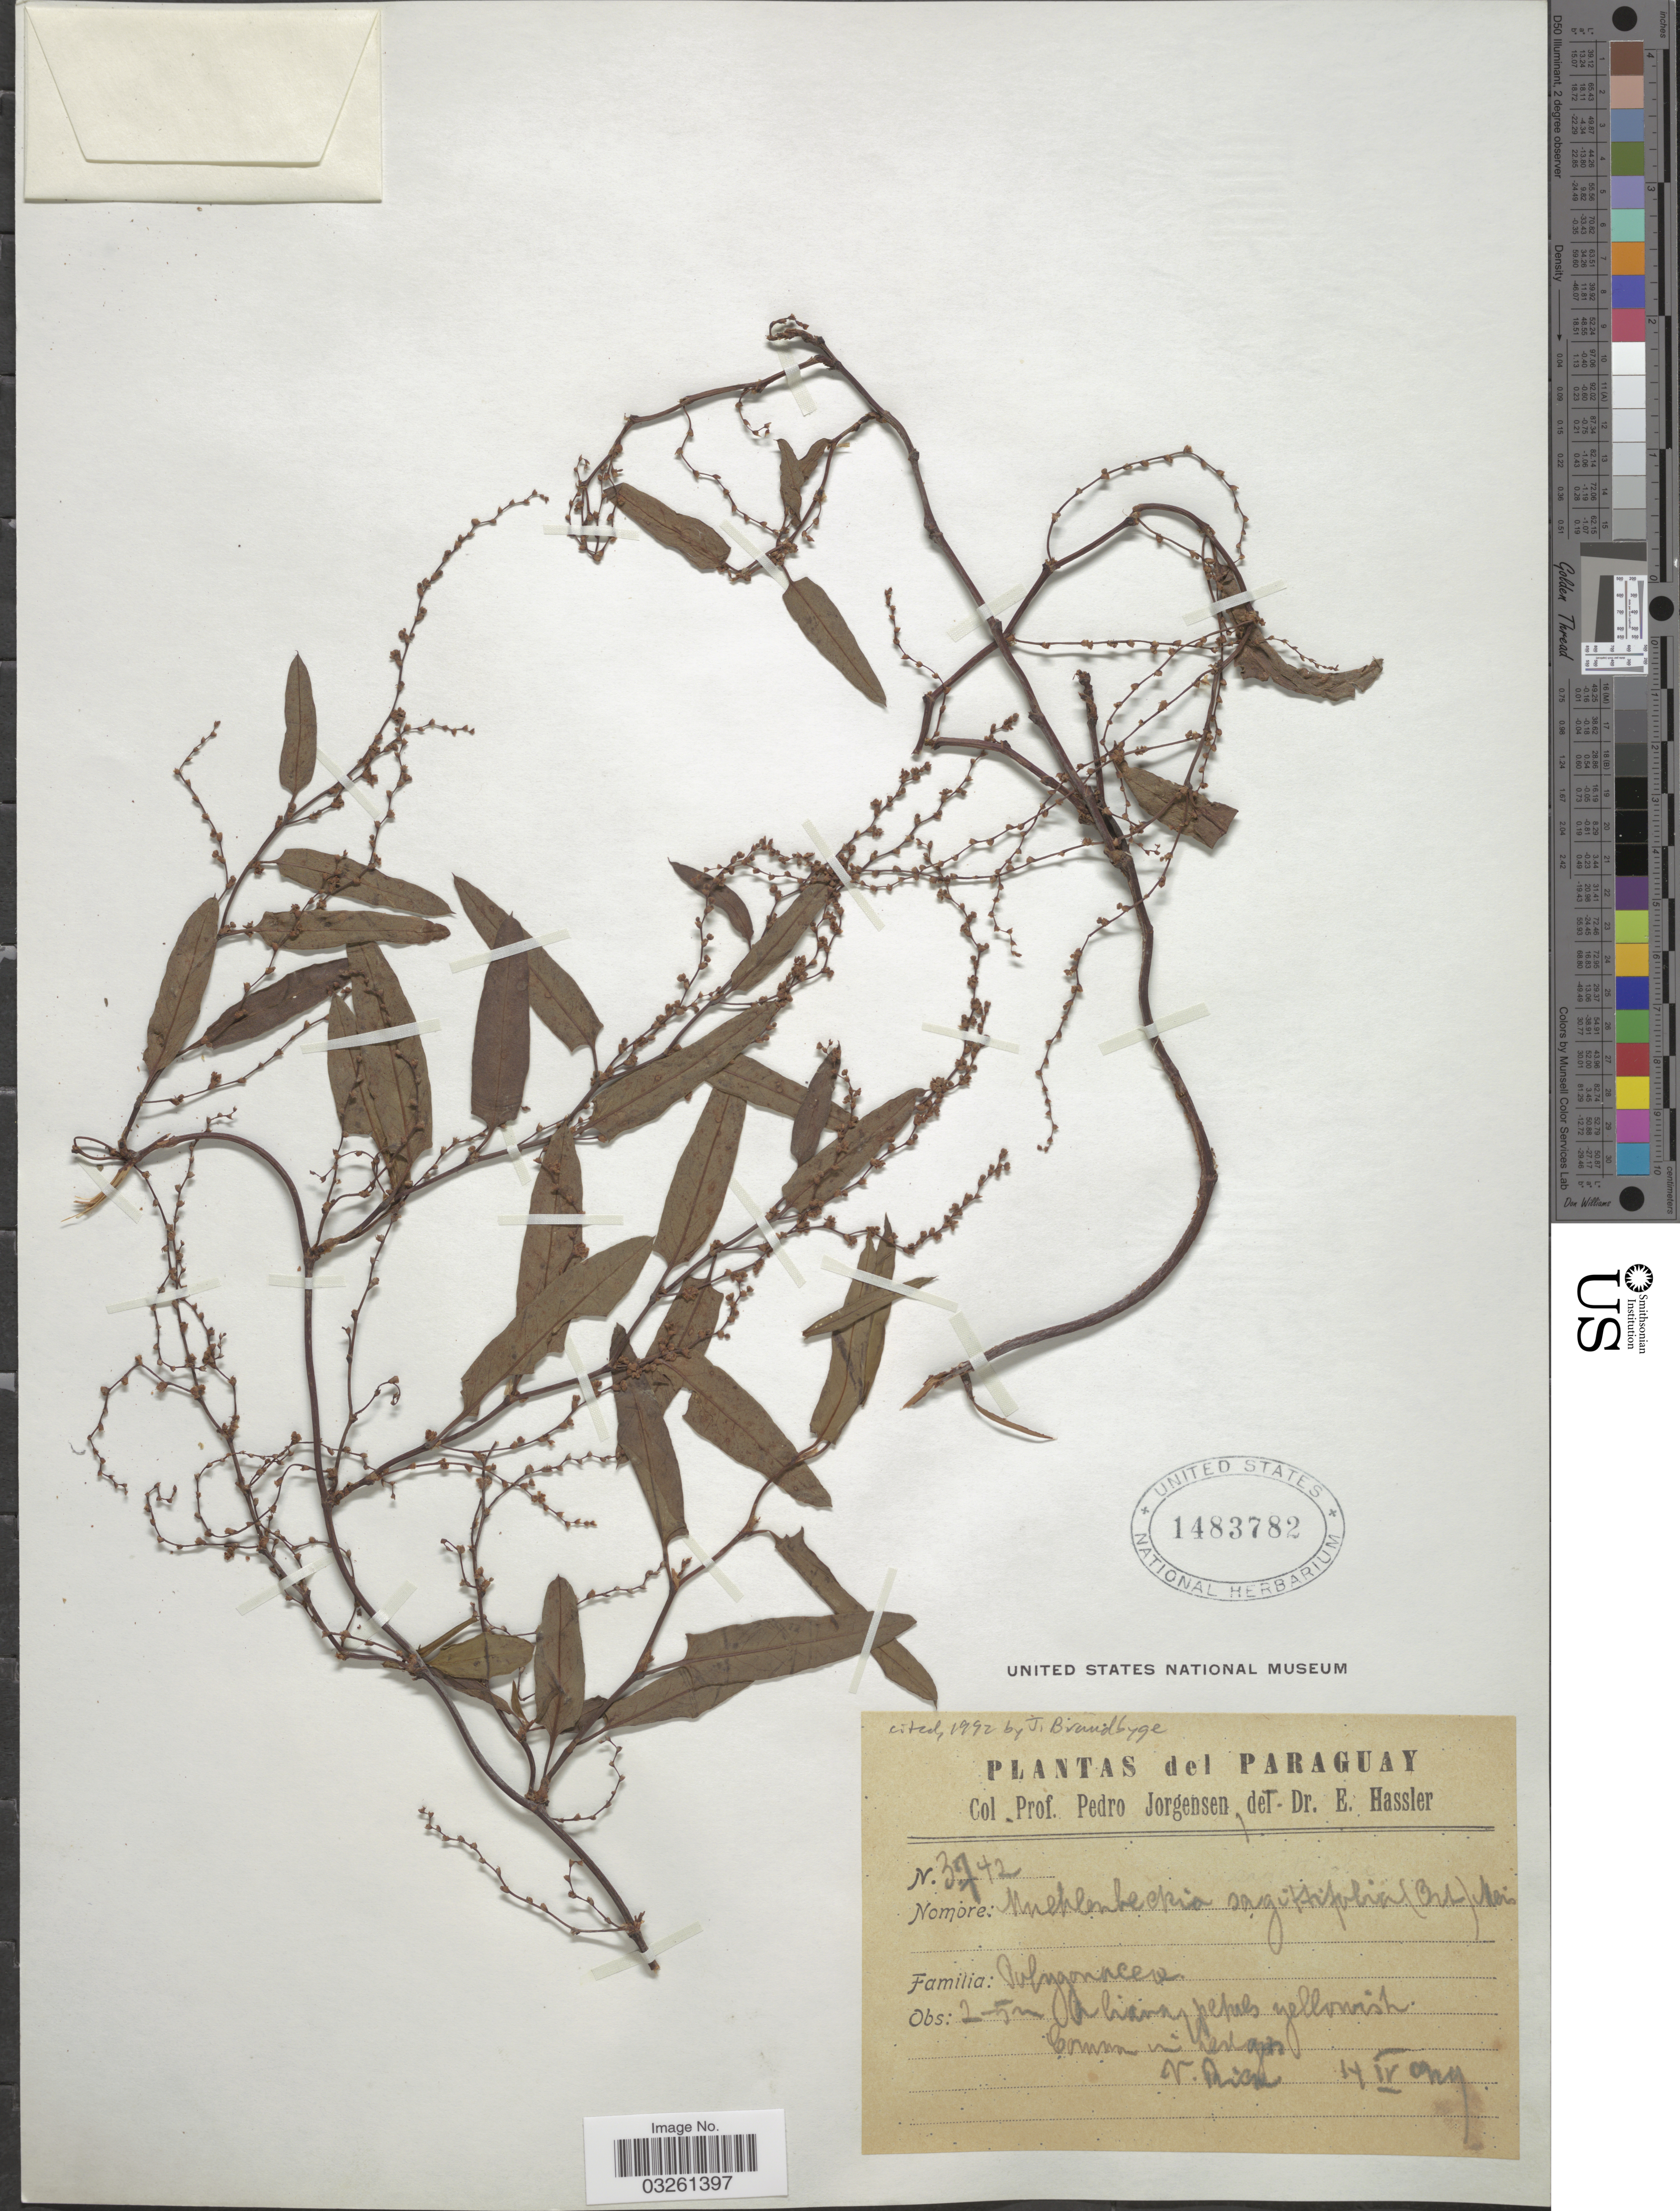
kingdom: Plantae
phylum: Tracheophyta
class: Magnoliopsida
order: Caryophyllales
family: Polygonaceae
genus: Muehlenbeckia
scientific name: Muehlenbeckia sagittifolia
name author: (Ortega) Meisn.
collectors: P. Jörgensen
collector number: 3742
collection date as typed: Transcribed d/m/y: 14/4/29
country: Paraguay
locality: V. Rica.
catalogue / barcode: US 1483782